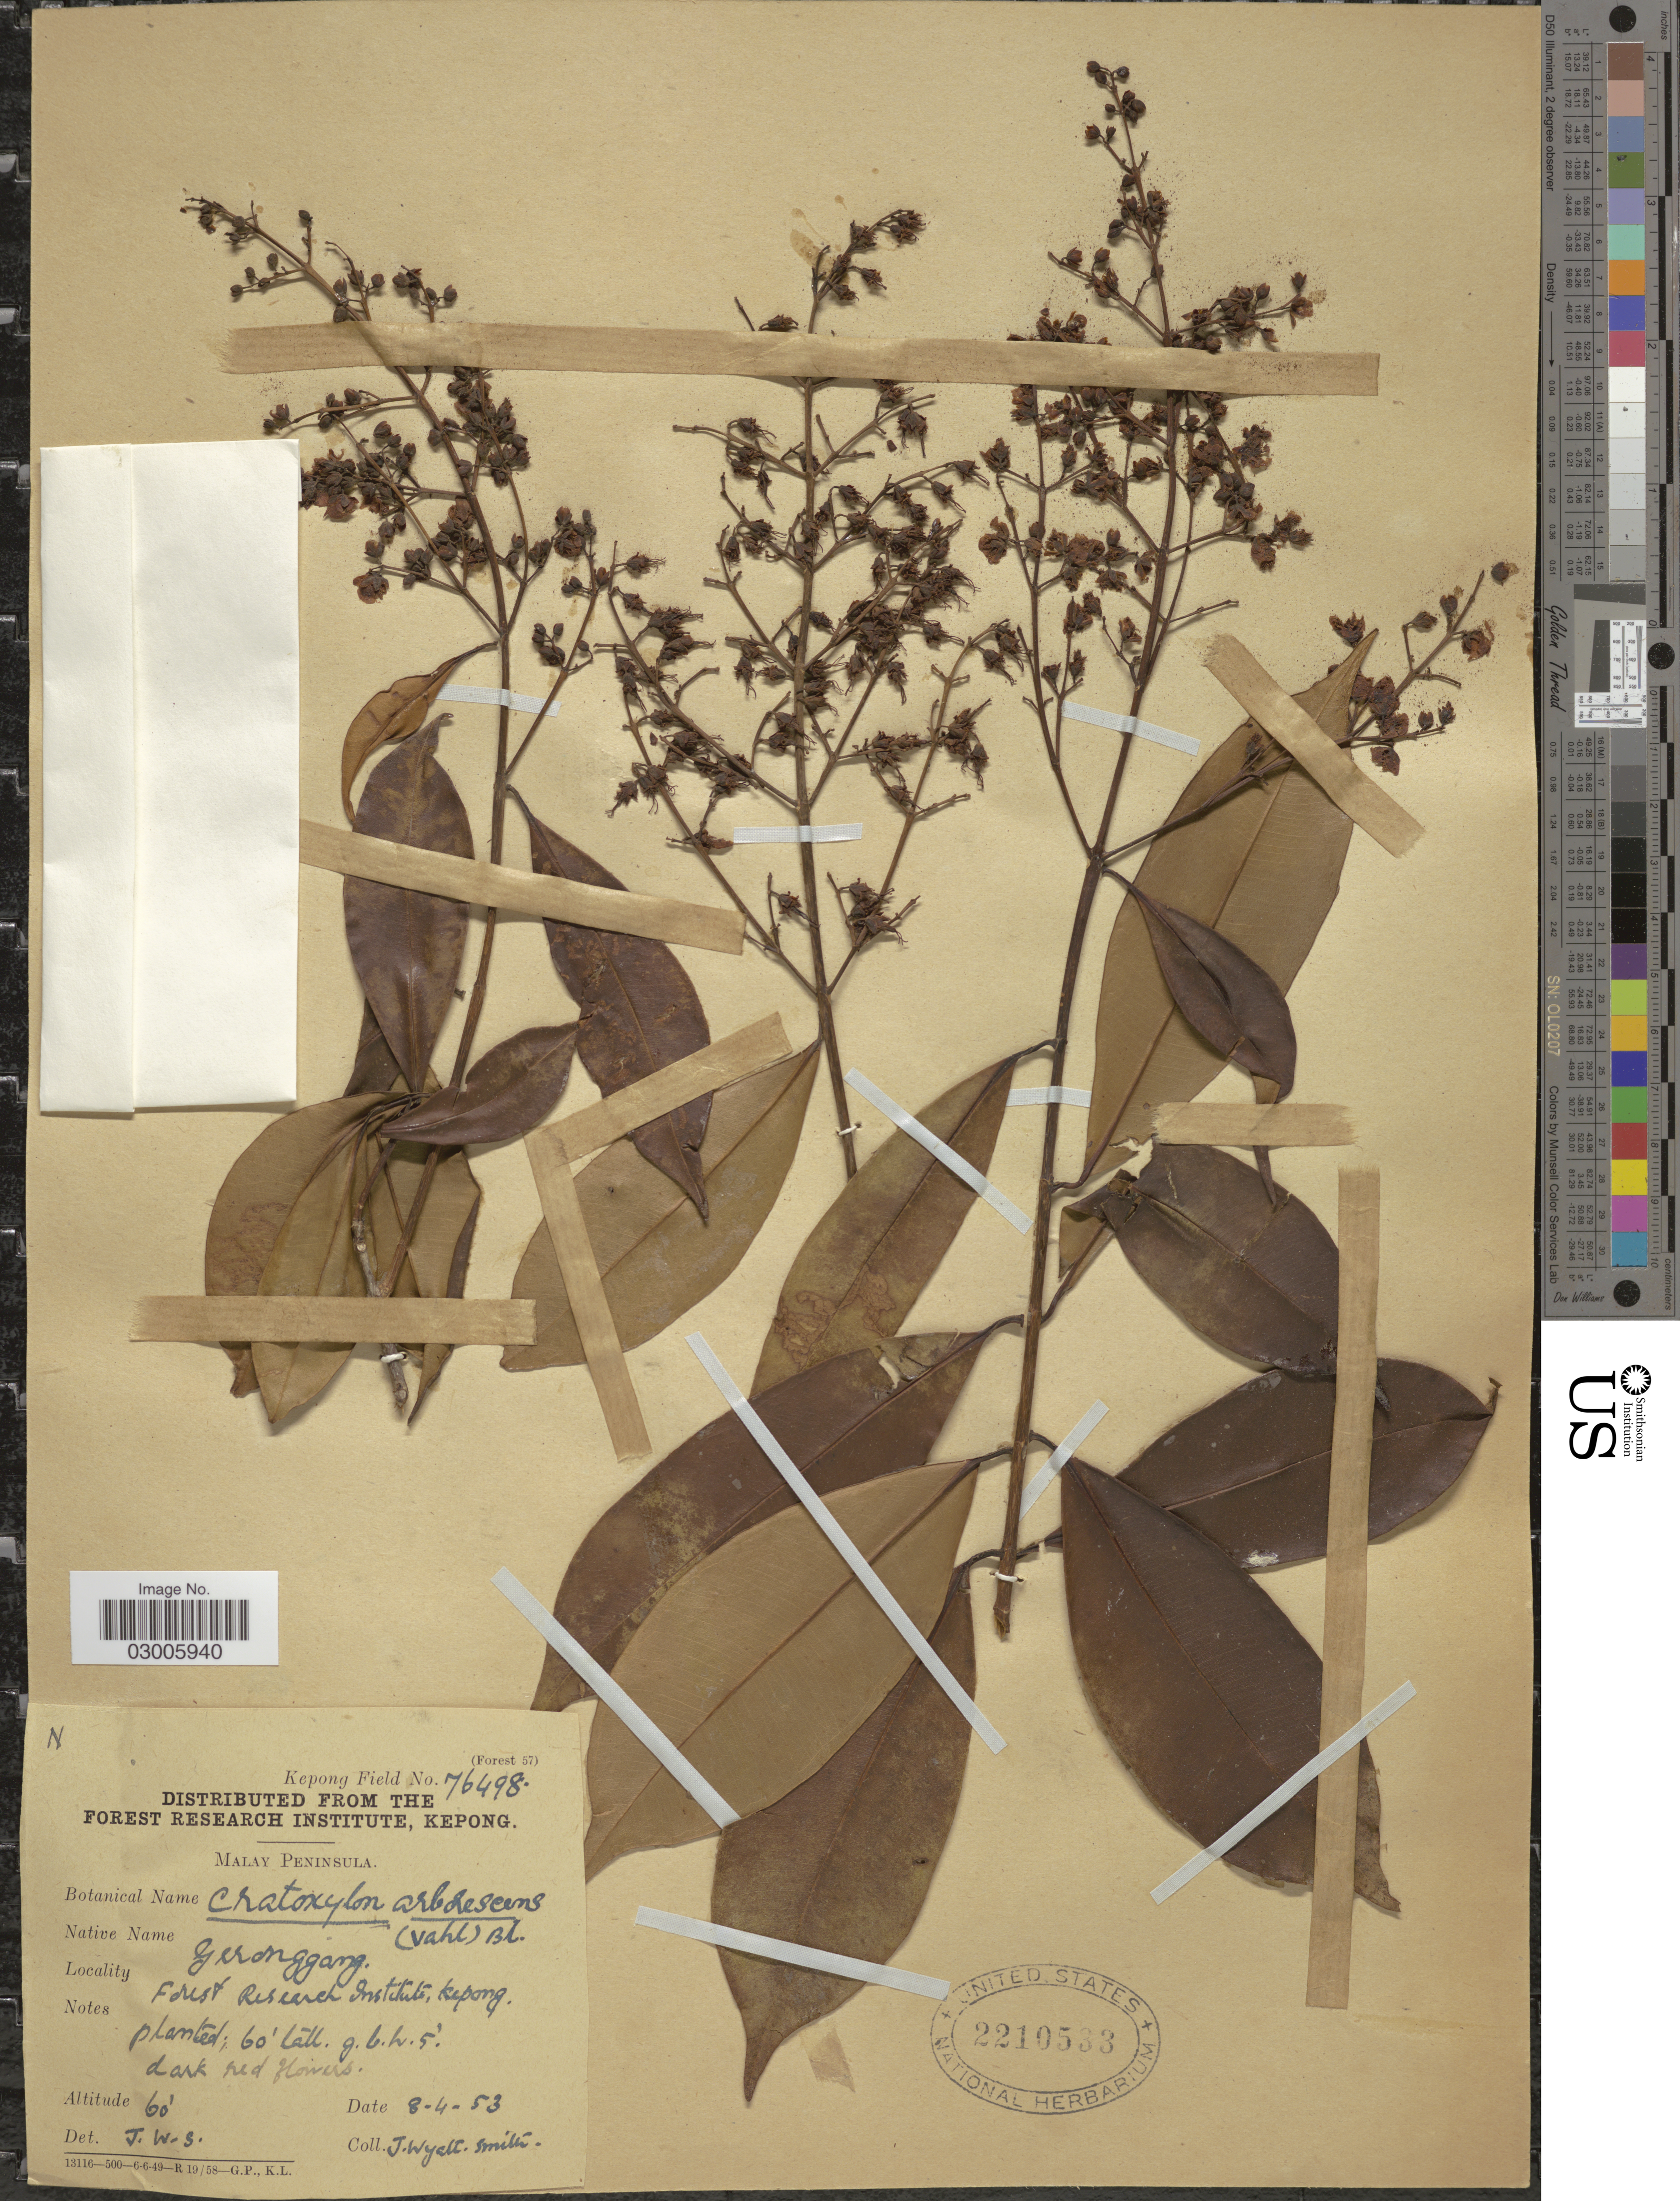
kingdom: Plantae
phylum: Tracheophyta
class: Magnoliopsida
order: Malpighiales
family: Hypericaceae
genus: Cratoxylum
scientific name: Cratoxylum arborescens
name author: (Vahl) Blume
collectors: J. Wyatt-Smith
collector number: Kepong Field 76498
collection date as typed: Transcribed d/m/y: 8/4/53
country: Malaysia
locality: Malay Peninsula. Forest Research Institute, Kepong.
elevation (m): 18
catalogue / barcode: US 2210533